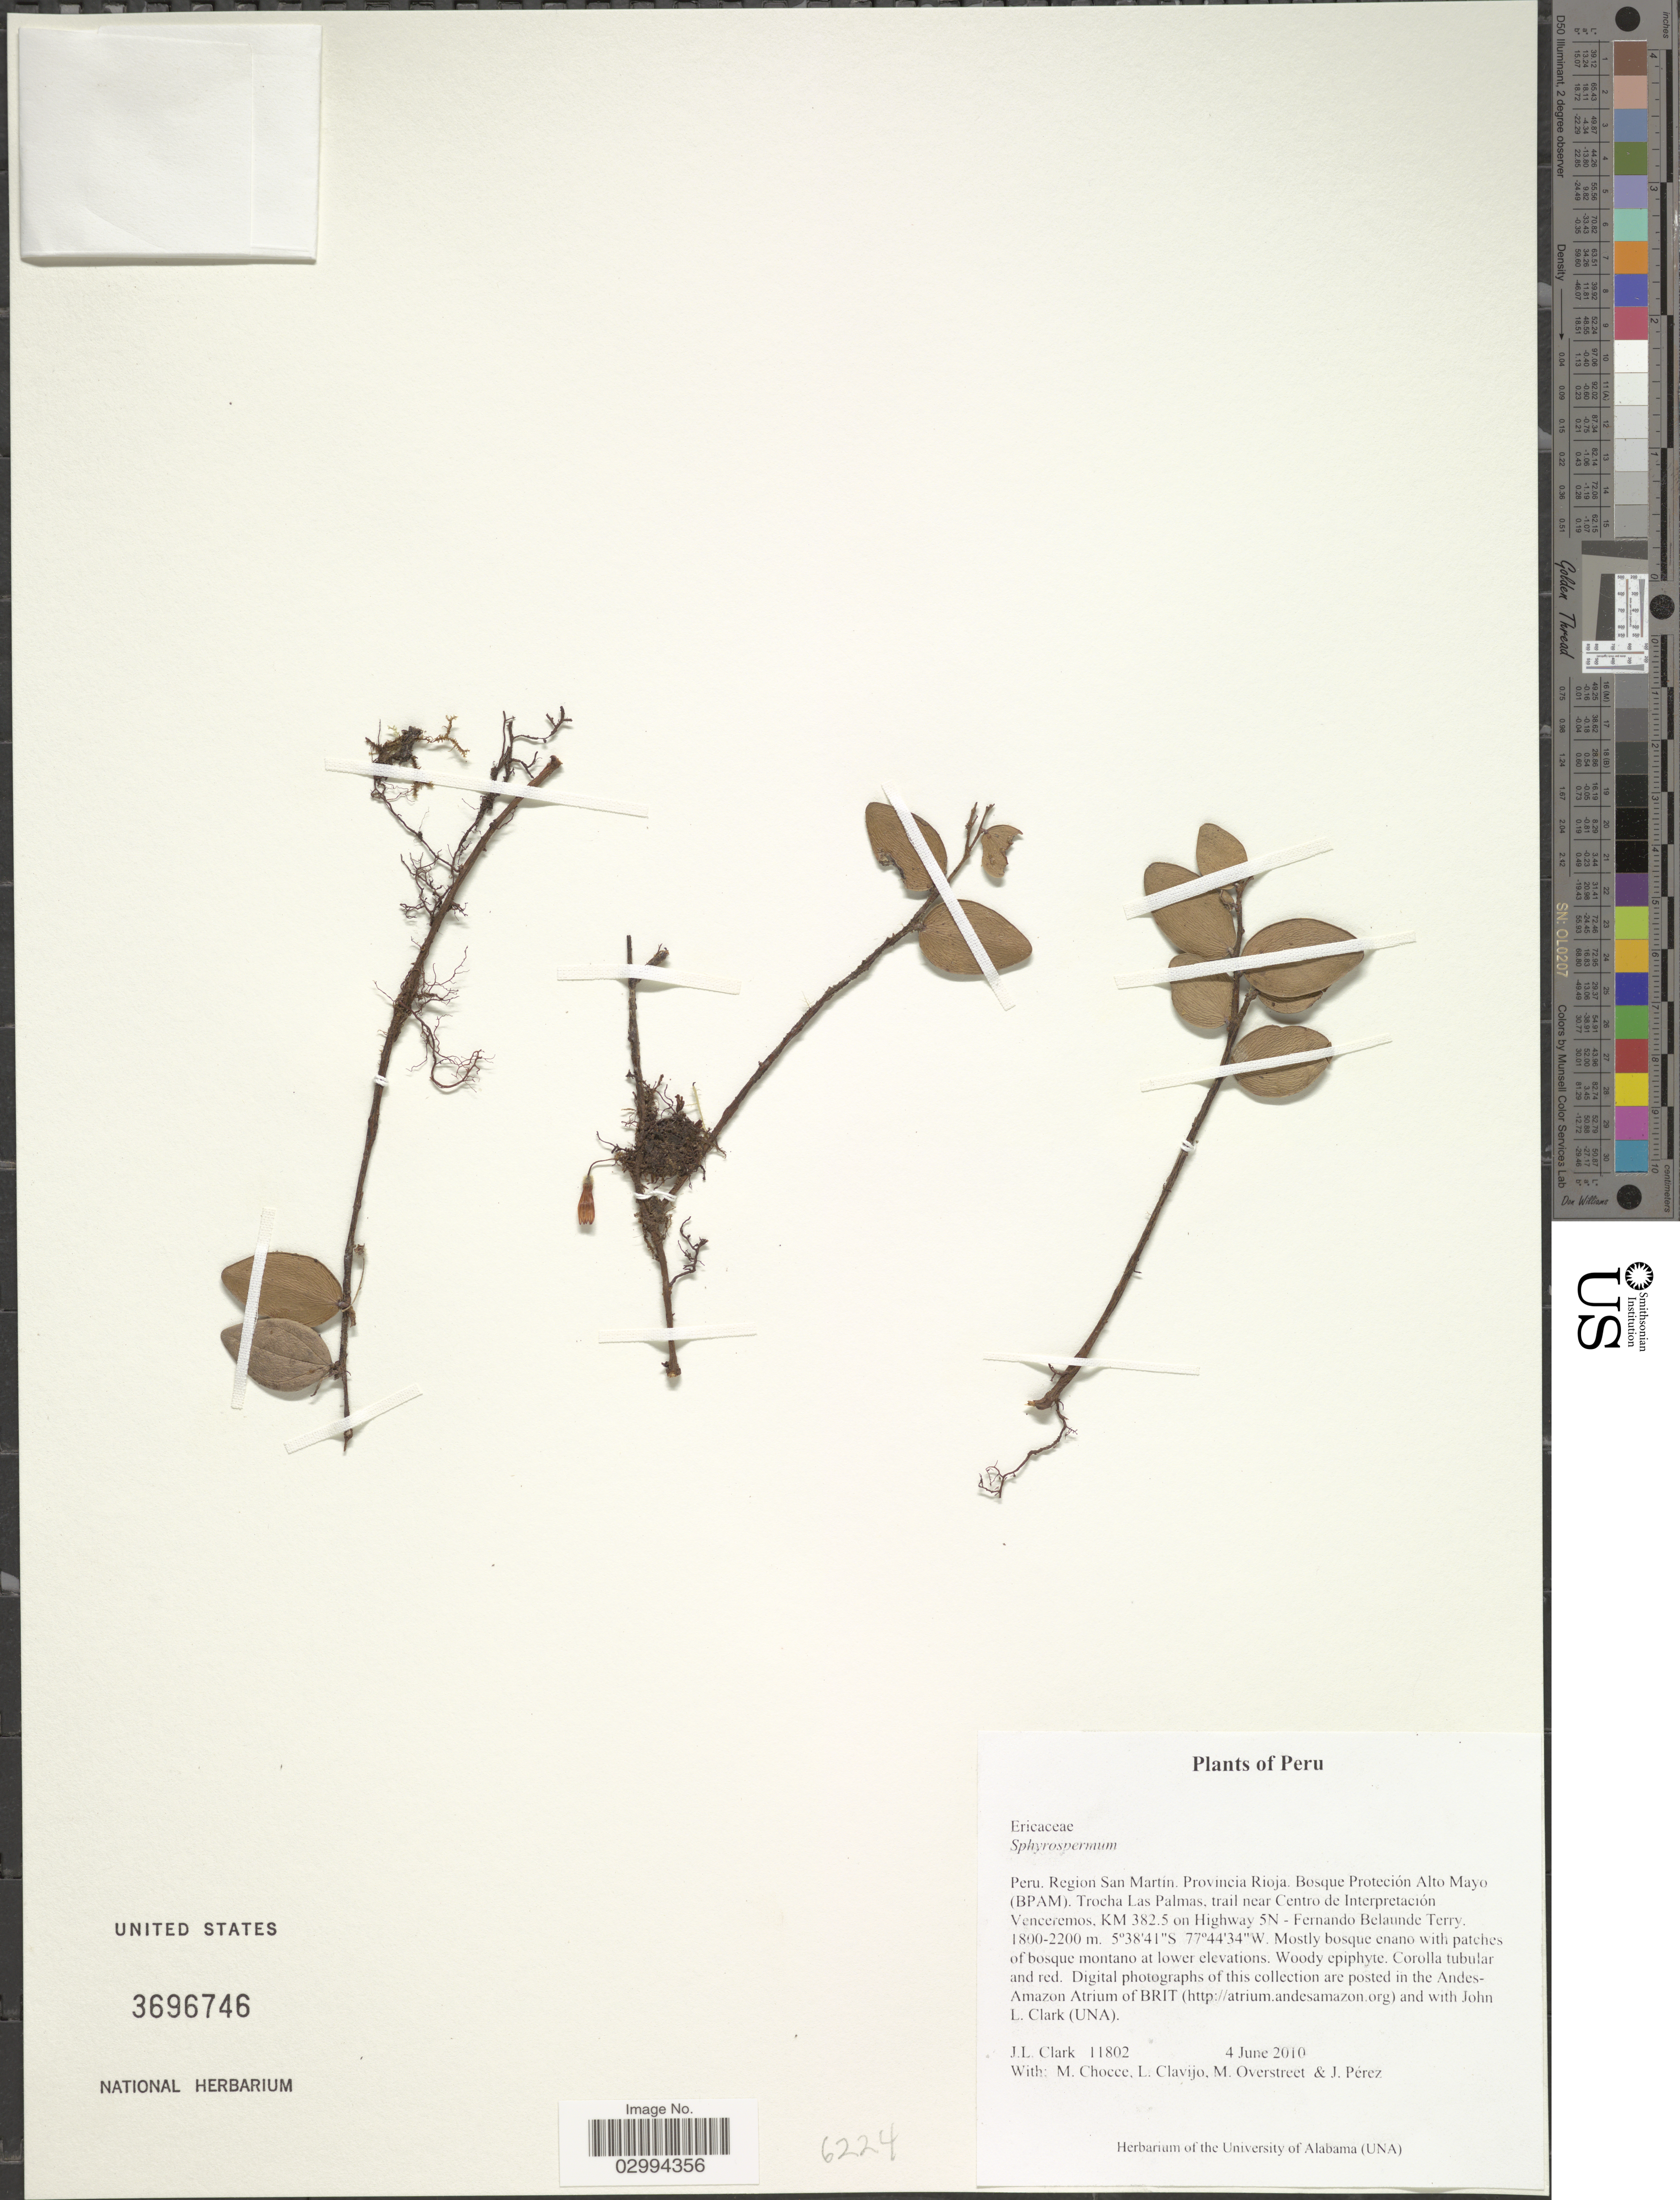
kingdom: Plantae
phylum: Tracheophyta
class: Magnoliopsida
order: Ericales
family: Ericaceae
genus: Sphyrospermum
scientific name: Sphyrospermum sp.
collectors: J. L. Clark, M. Chocce, L. Clavijo, M. Overstreet & J. Pérez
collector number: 11802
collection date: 2010-06-04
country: Peru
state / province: San Martín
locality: Provincia Rioja. Bosque Proteción Alto Mayo (BPAM). Trocha Las Palmas, trail near Centro de Interpretación Venceremos, KM 382.5 on Highway 5N - Fernando Belaunde Terry.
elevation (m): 1800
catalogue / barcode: US 3696746